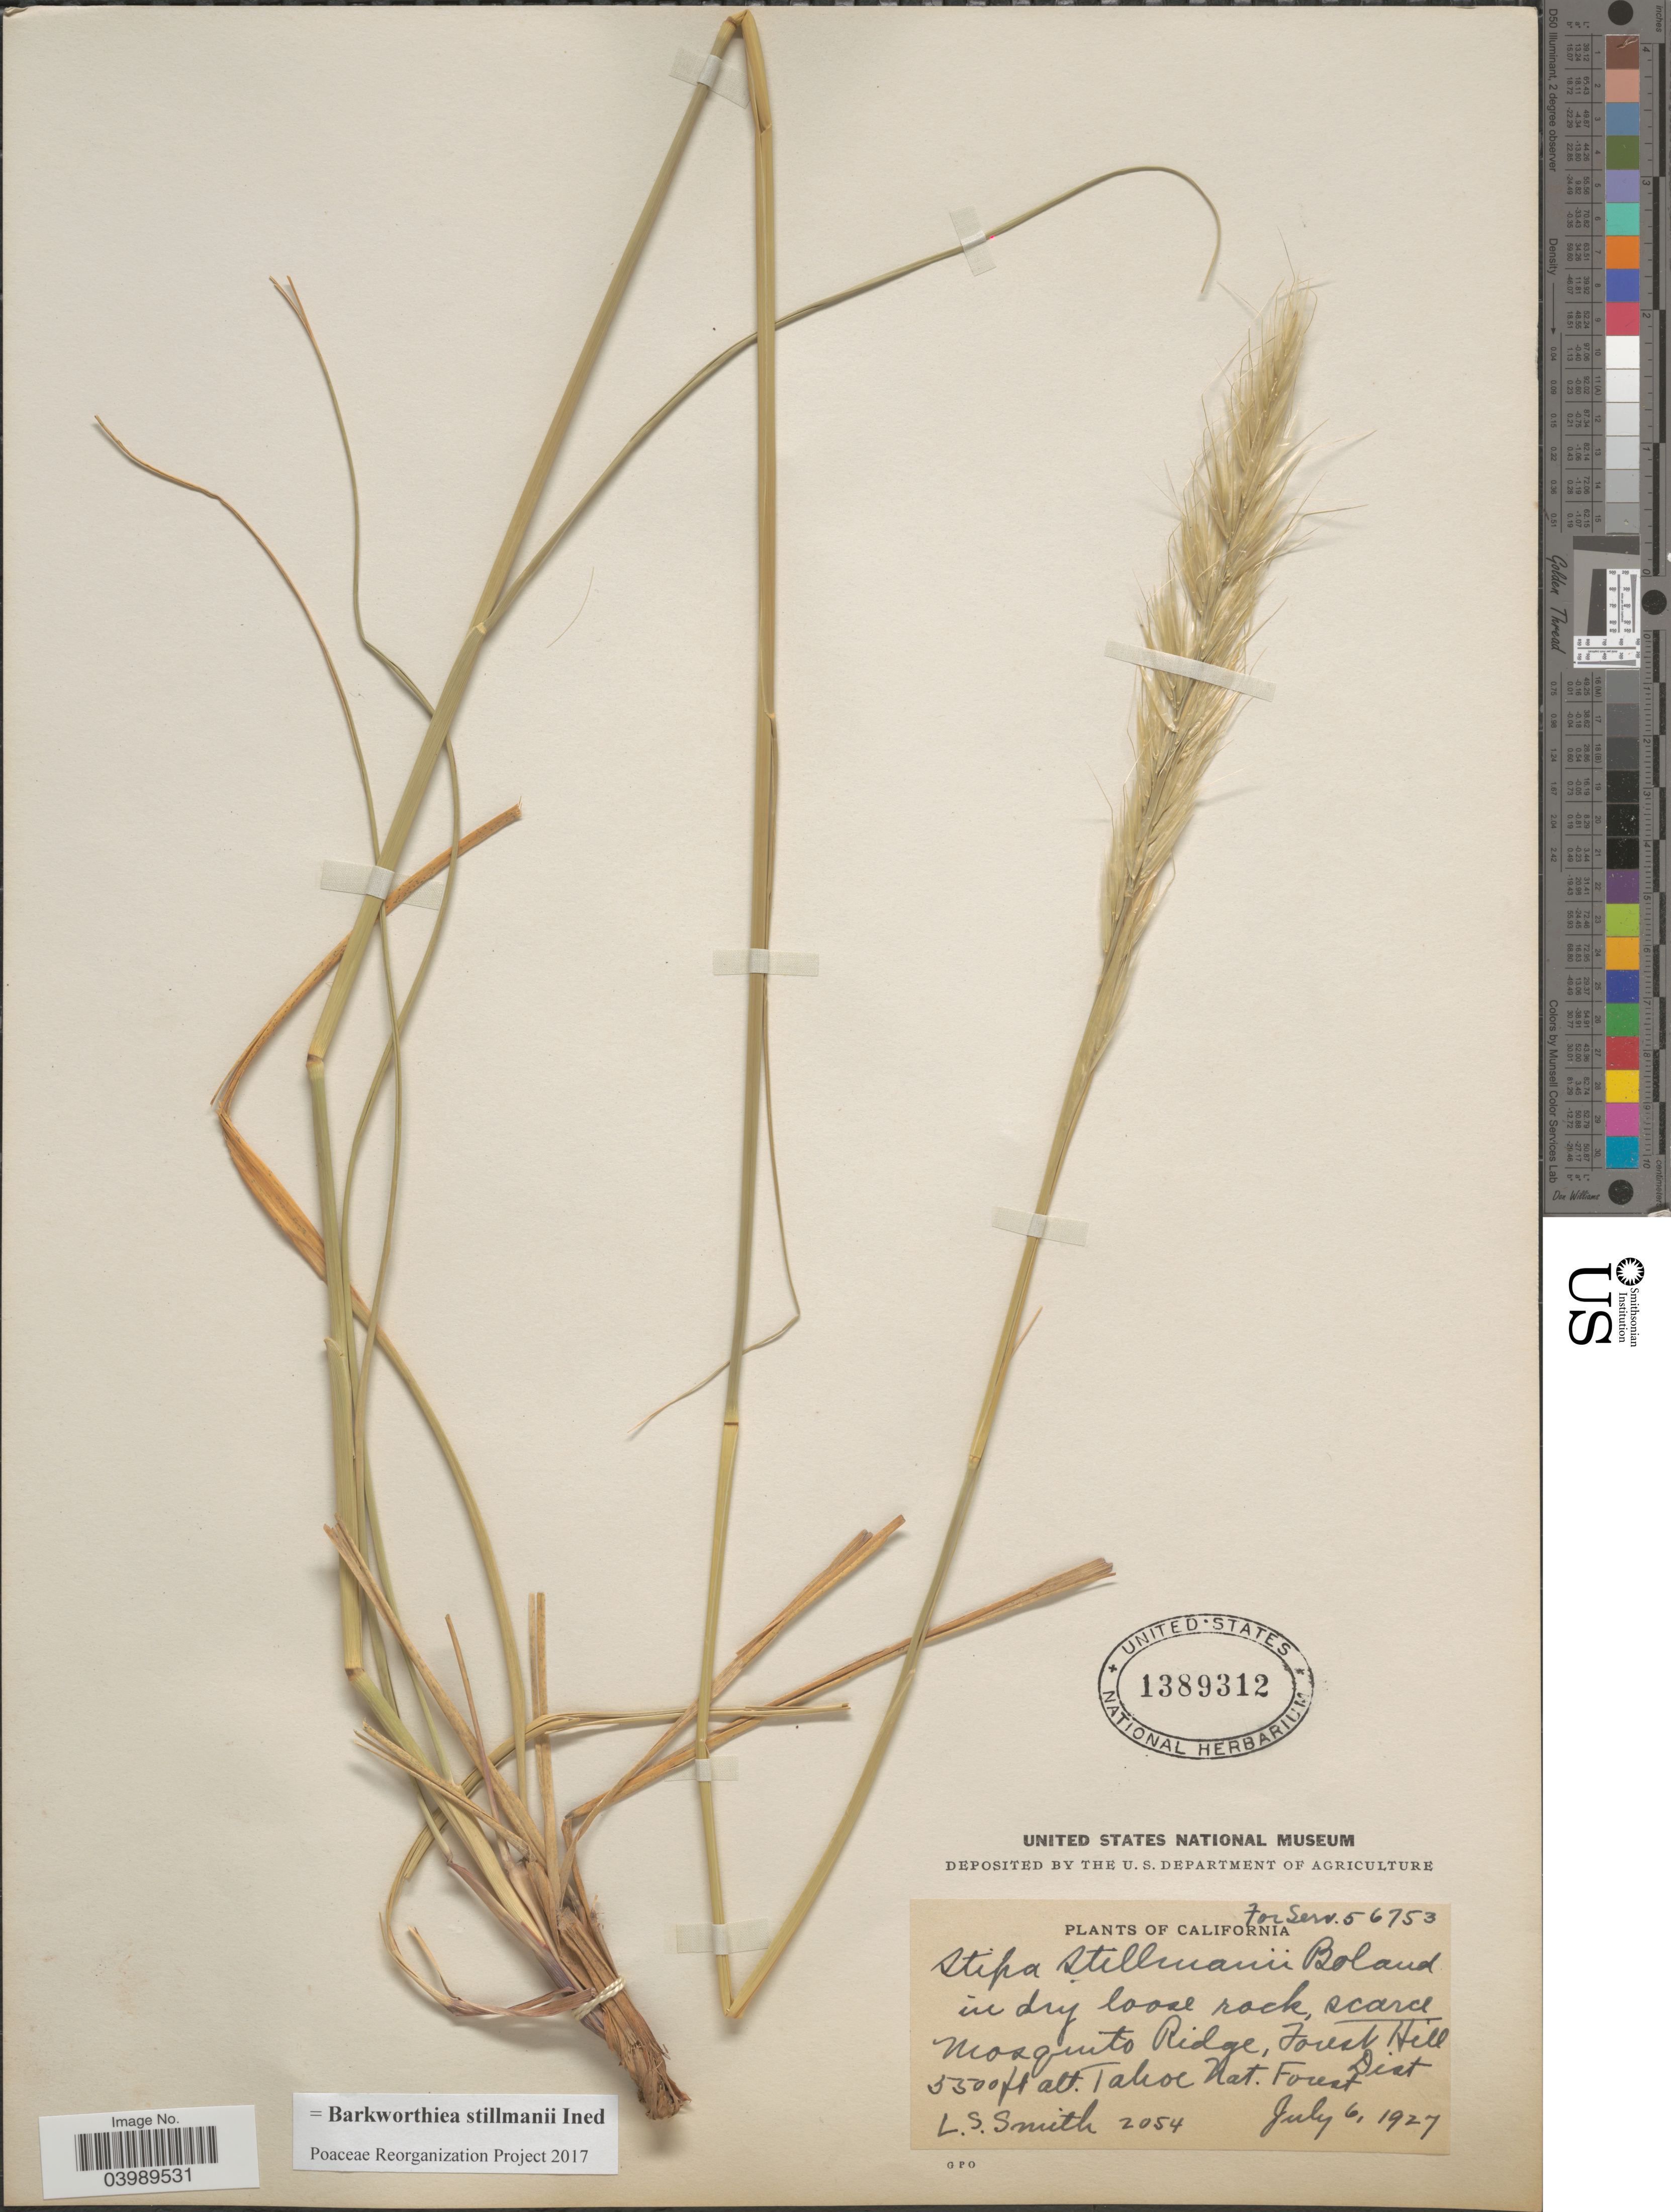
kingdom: Plantae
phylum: Tracheophyta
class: Liliopsida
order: Poales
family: Poaceae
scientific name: Barkworthiea stillmanii ined.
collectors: L. Smith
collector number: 2054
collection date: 1927-07-06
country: United States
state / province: California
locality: Mosquito Ridge, Forest Hill. Tahoe Nat. Forest Dist.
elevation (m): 1676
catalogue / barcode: US 1389312